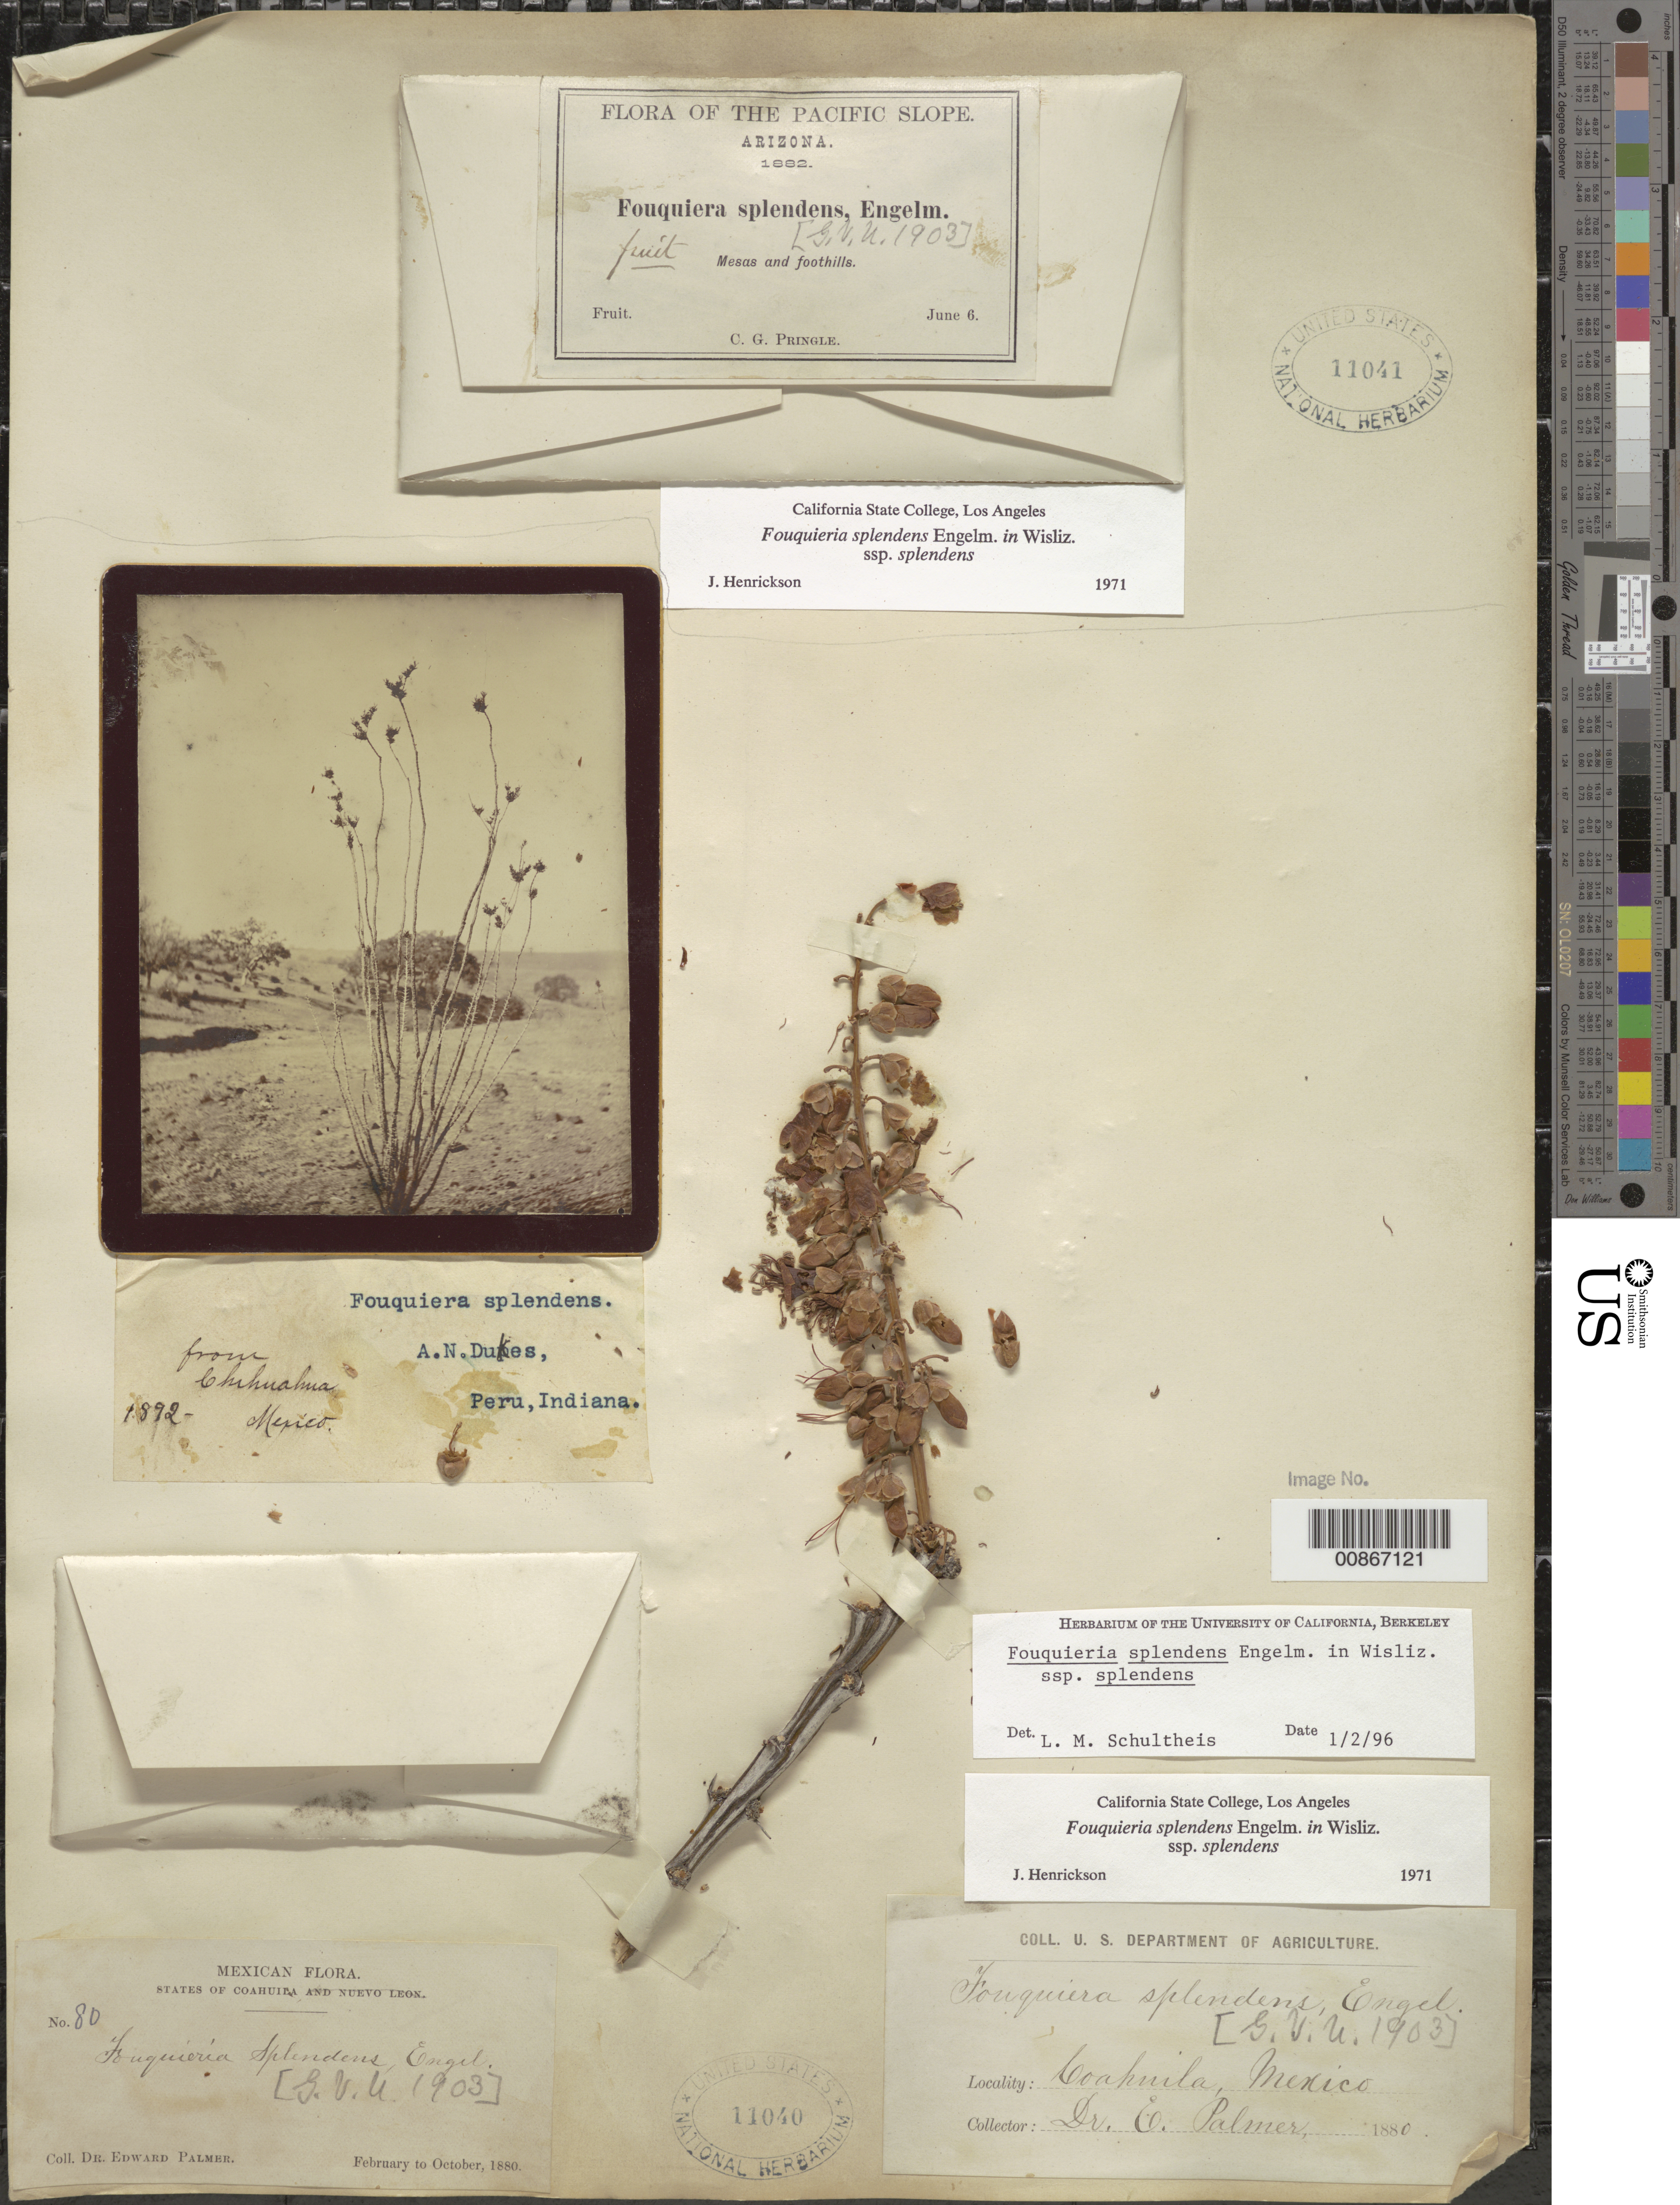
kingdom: Plantae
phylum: Tracheophyta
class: Magnoliopsida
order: Ericales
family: Fouquieriaceae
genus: Fouquieria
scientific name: Fouquieria splendens subsp. splendens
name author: Engelm.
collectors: E. Palmer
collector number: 80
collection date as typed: Feb 1880 to -- Oct 1880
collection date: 1880-02/1880-10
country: Mexico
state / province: Coahuila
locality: Coahuila.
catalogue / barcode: US 11040-2